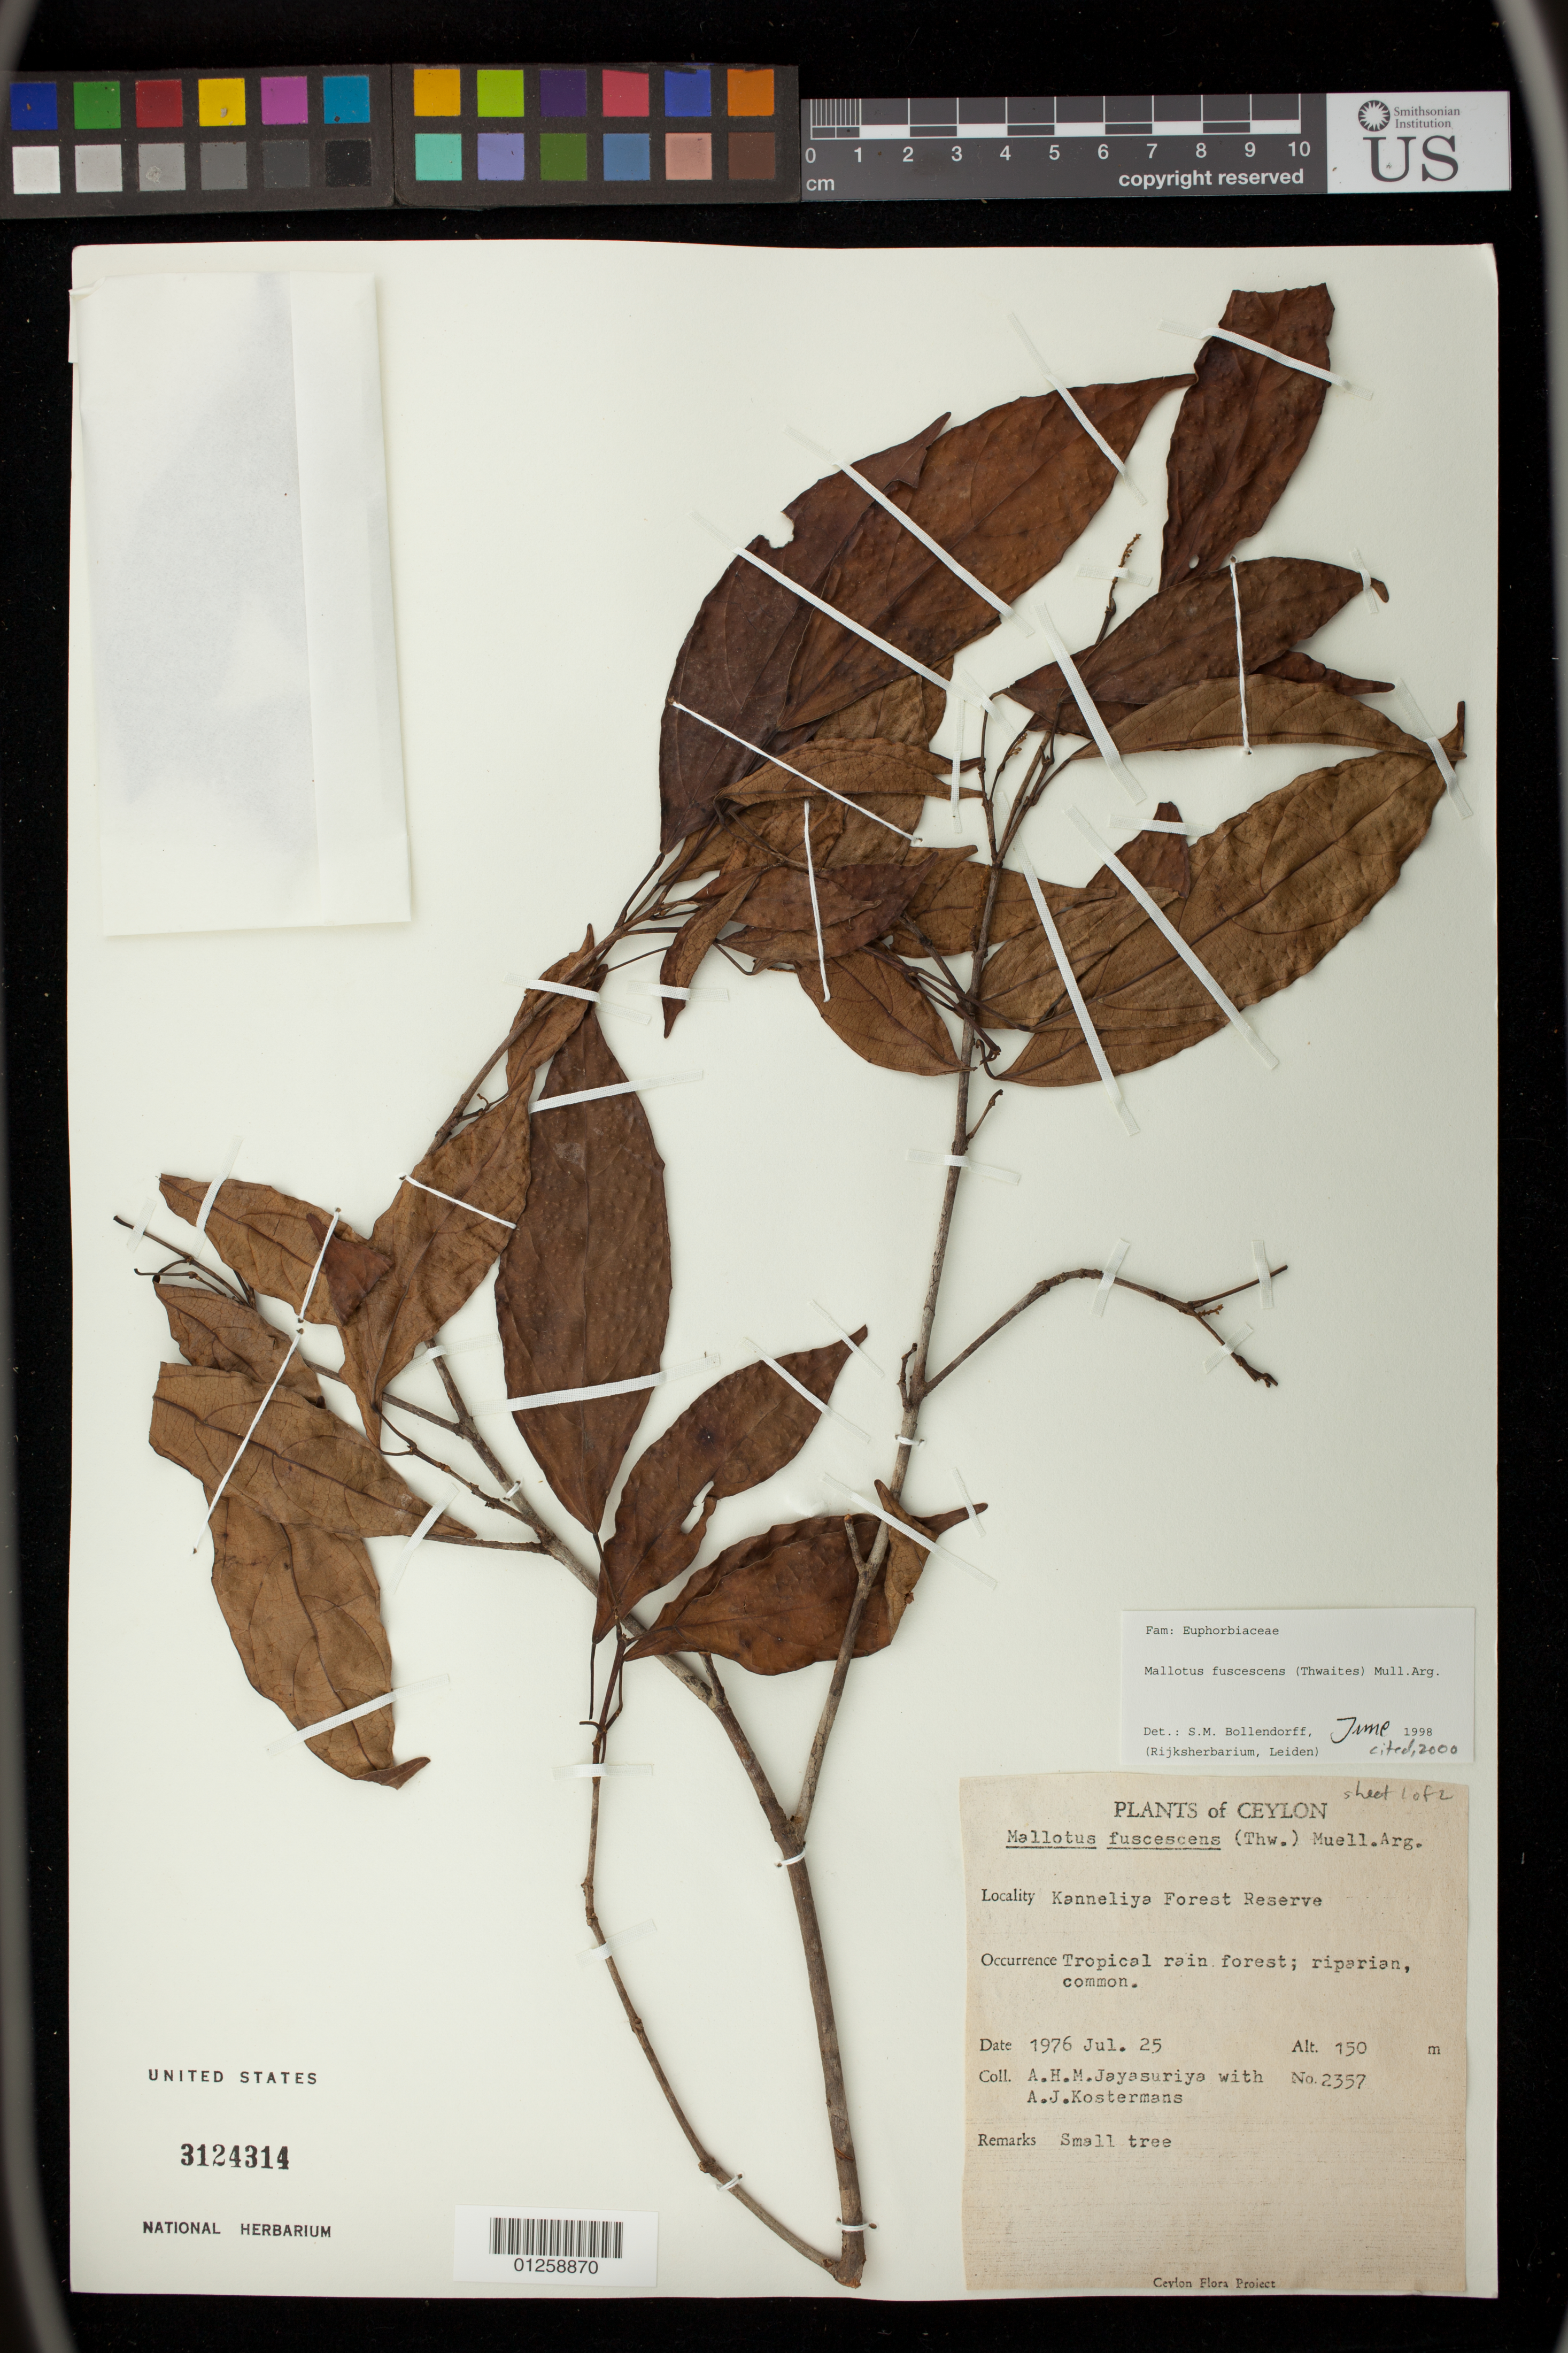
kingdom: Plantae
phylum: Tracheophyta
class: Magnoliopsida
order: Malpighiales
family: Euphorbiaceae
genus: Mallotus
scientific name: Mallotus fuscescens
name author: (Thwaites) Müll. Arg.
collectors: A. H. Jayasuriya & A. J. G. Kostermans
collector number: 2357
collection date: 1976-07-25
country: Sri Lanka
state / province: Southern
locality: Kanneliya Forest Reserve.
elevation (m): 150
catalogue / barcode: US 3124314